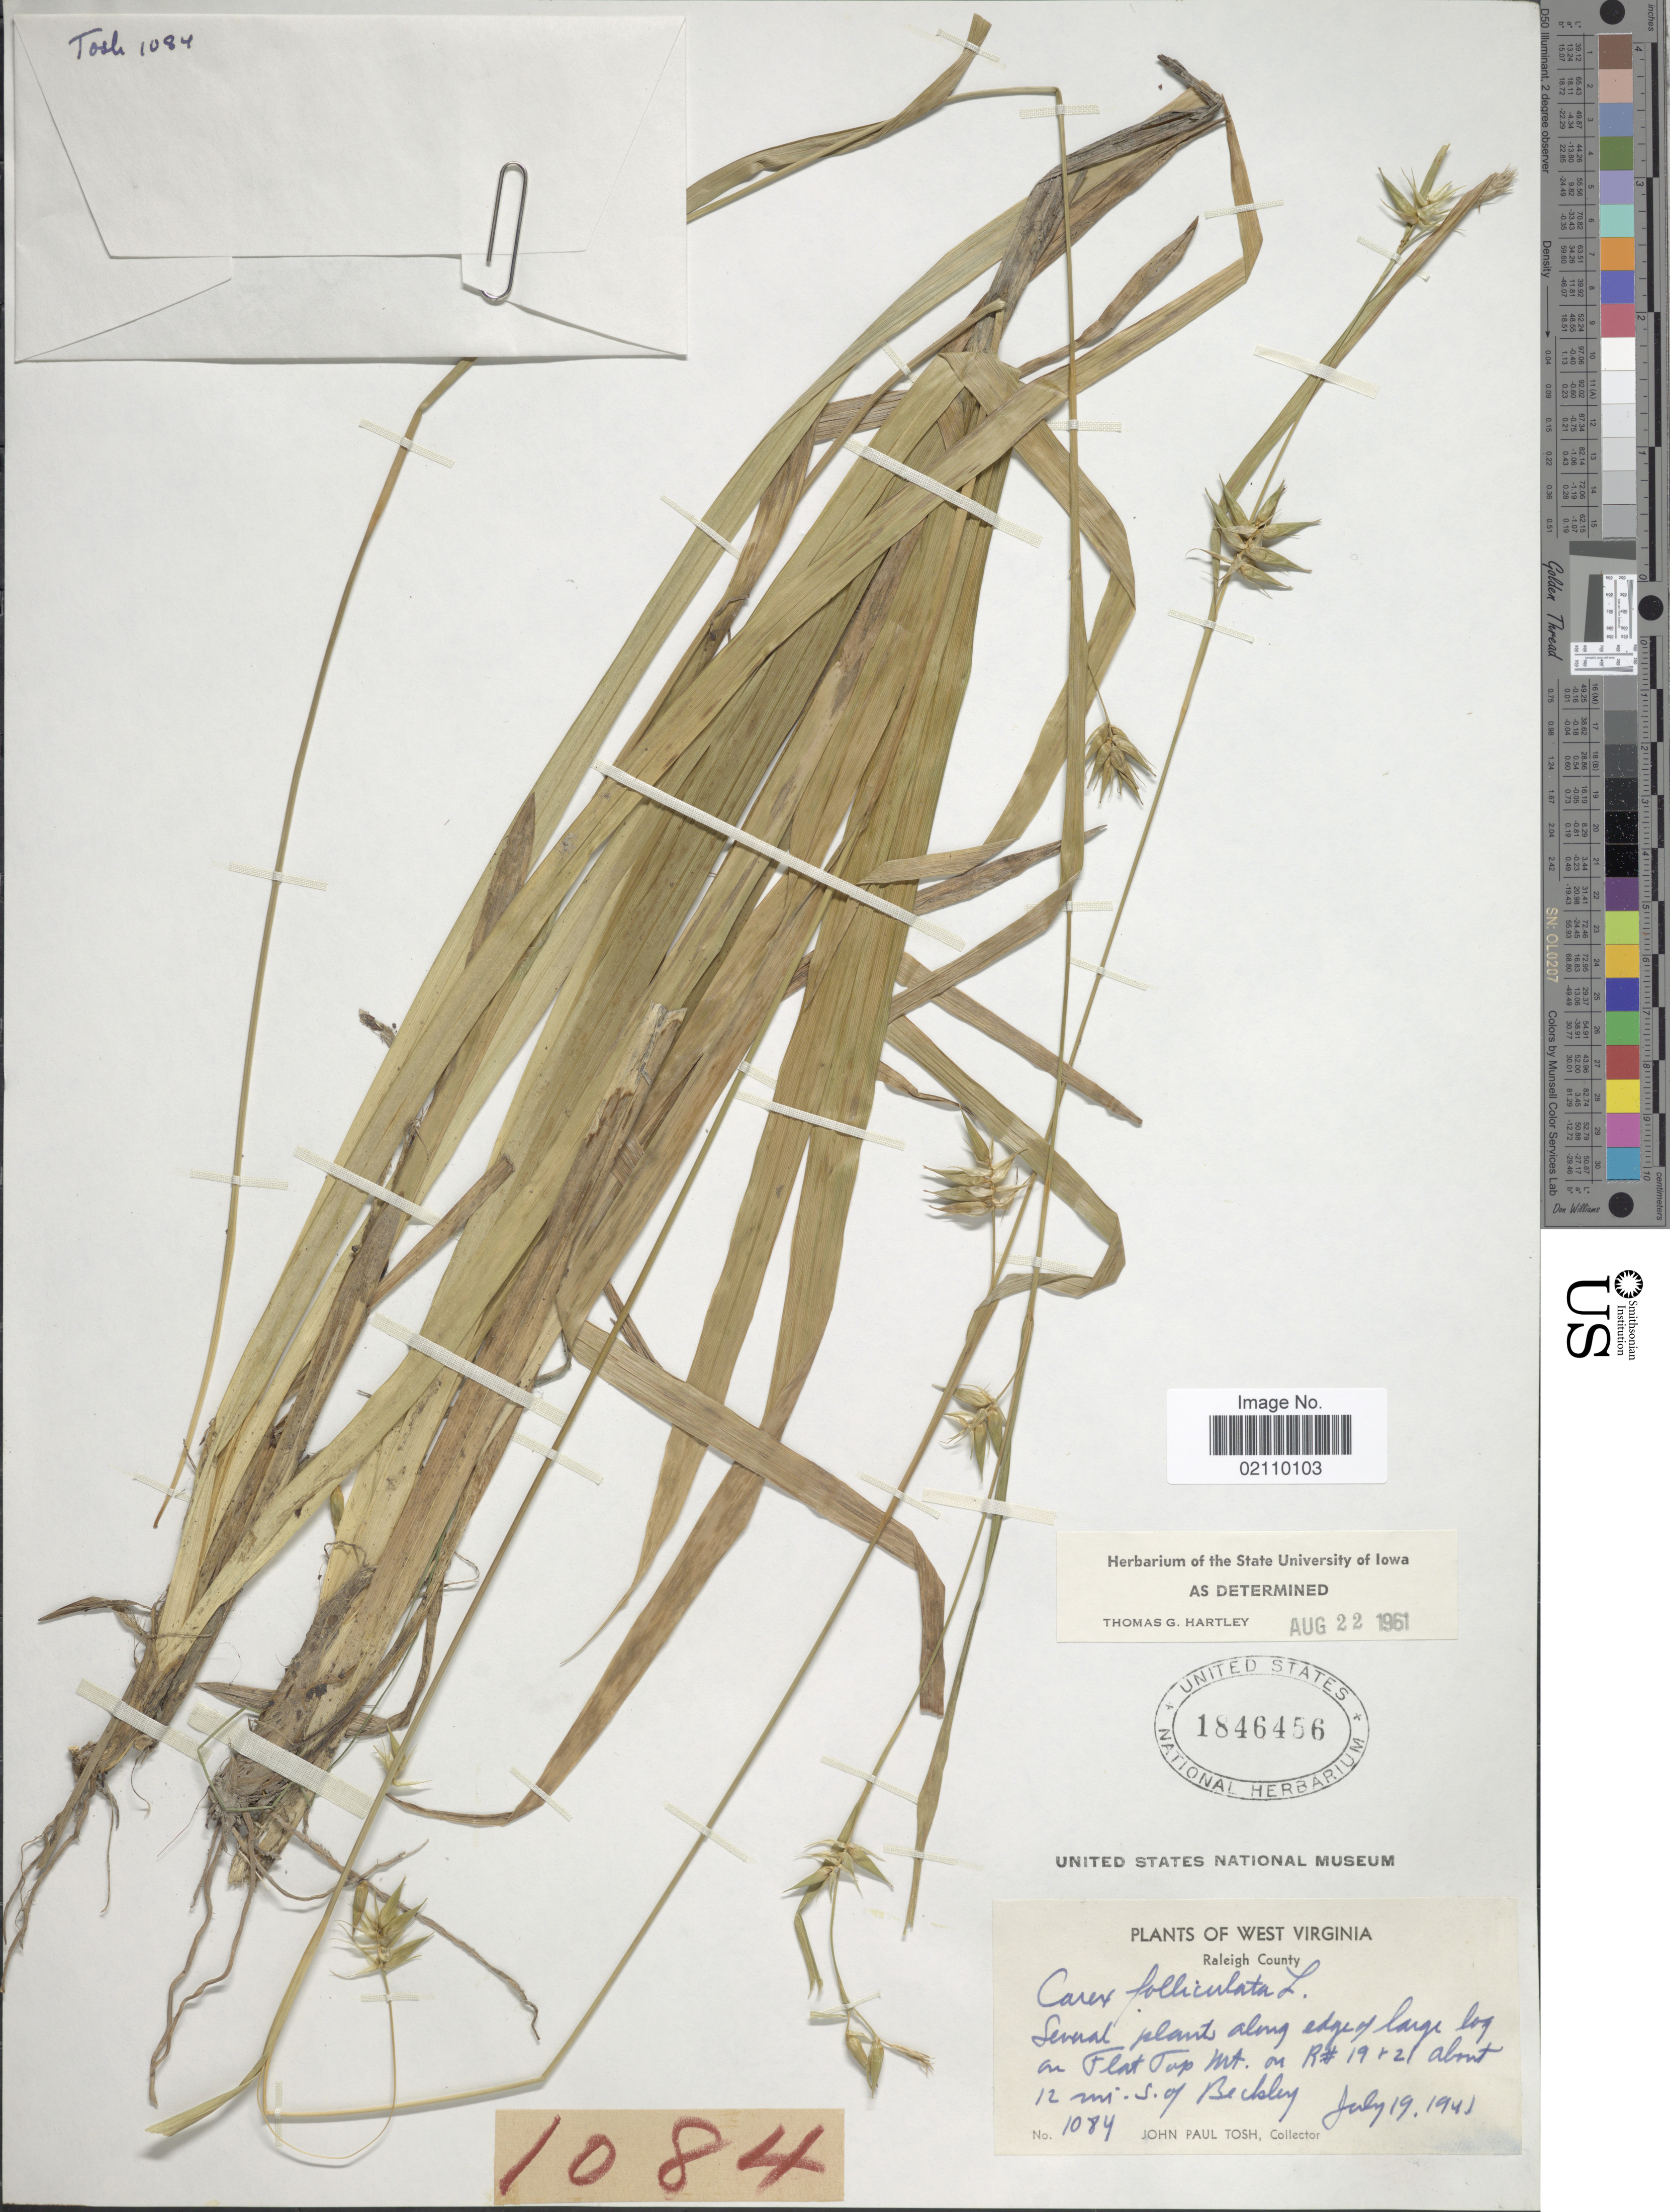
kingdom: Plantae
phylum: Tracheophyta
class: Liliopsida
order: Poales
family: Cyperaceae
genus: Carex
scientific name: Carex folliculata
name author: L.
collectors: J. Tosh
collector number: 1084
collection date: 1941-07-19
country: United States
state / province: West Virginia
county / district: Raleigh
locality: Raleigh County, along edge of large log on Flat Top Mt., on R# 19 + 21 about 12 mi. S. of Beckley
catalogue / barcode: US 1846456